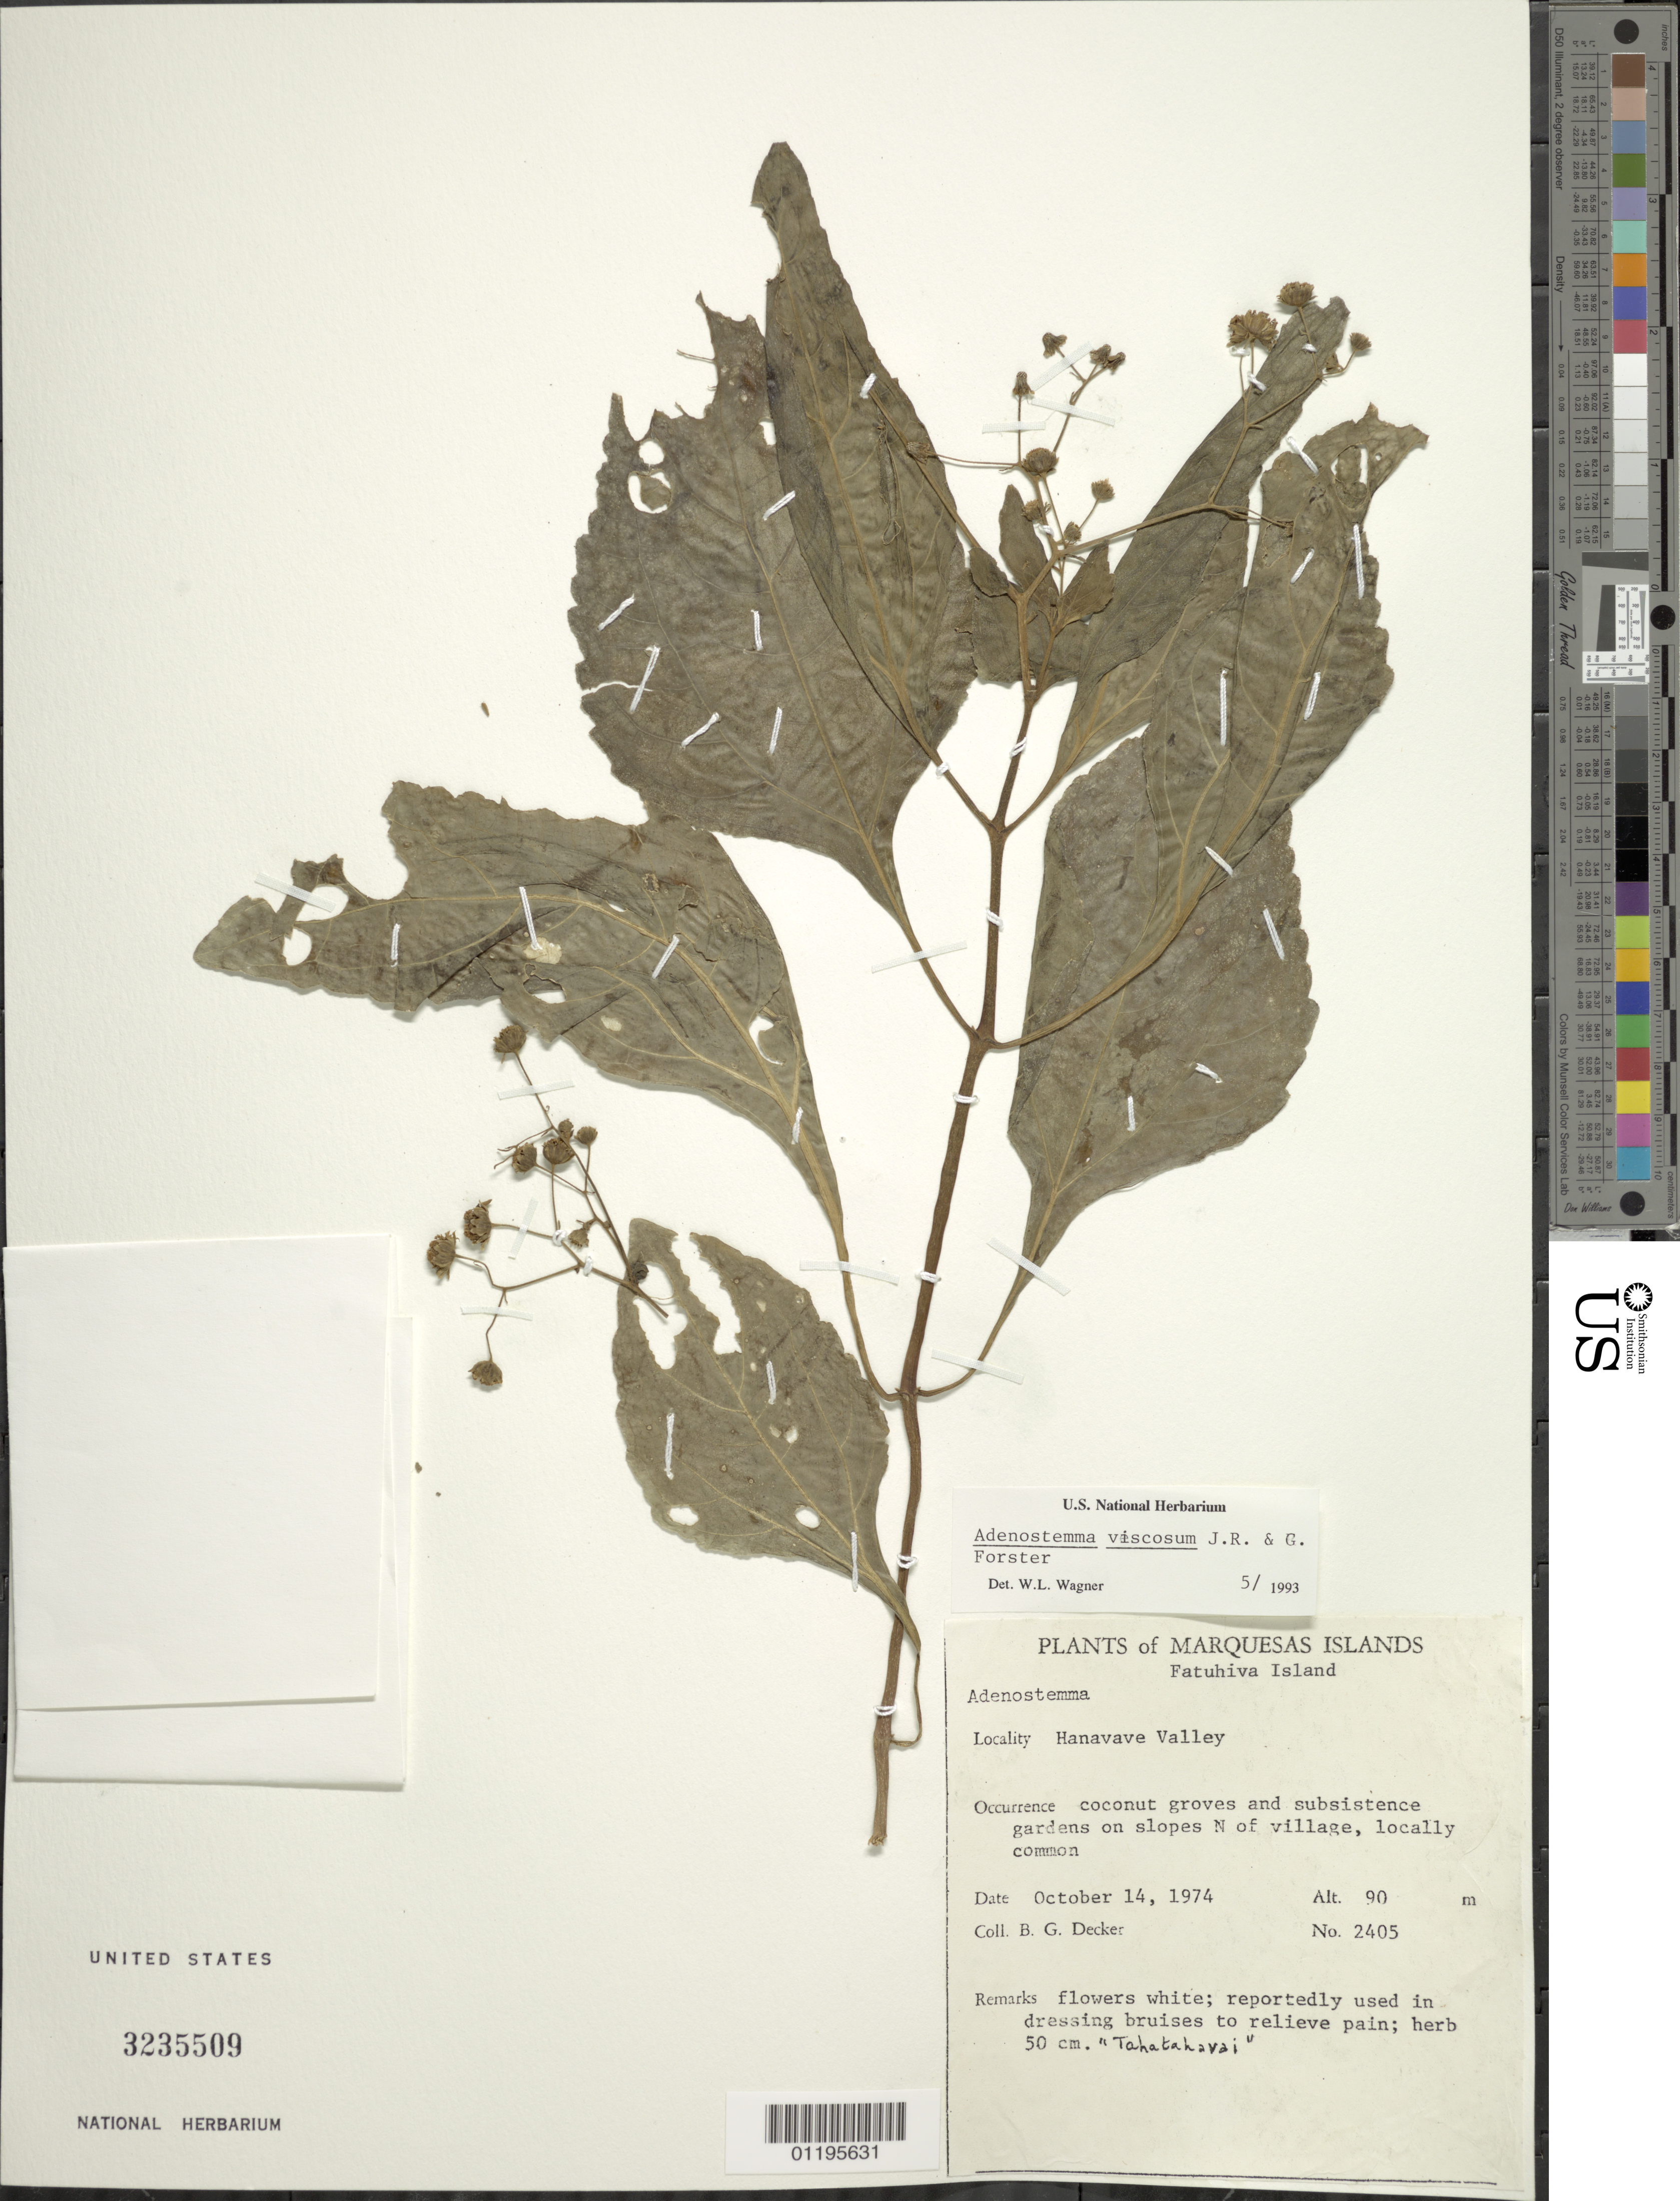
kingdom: Plantae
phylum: Tracheophyta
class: Magnoliopsida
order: Asterales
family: Asteraceae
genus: Adenostemma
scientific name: Adenostemma viscosum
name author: J.R. Forst. & G. Forst.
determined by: Wagner, W. L., (BOT), Smithsonian Institution - National Museum of Natural History (UNITED STATES)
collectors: B. G. Decker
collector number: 2405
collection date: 1974-10-14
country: French Polynesia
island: Fatu Hiva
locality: coconut groves and subsistence gardens on slopes N of village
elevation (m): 90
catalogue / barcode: US 3235509